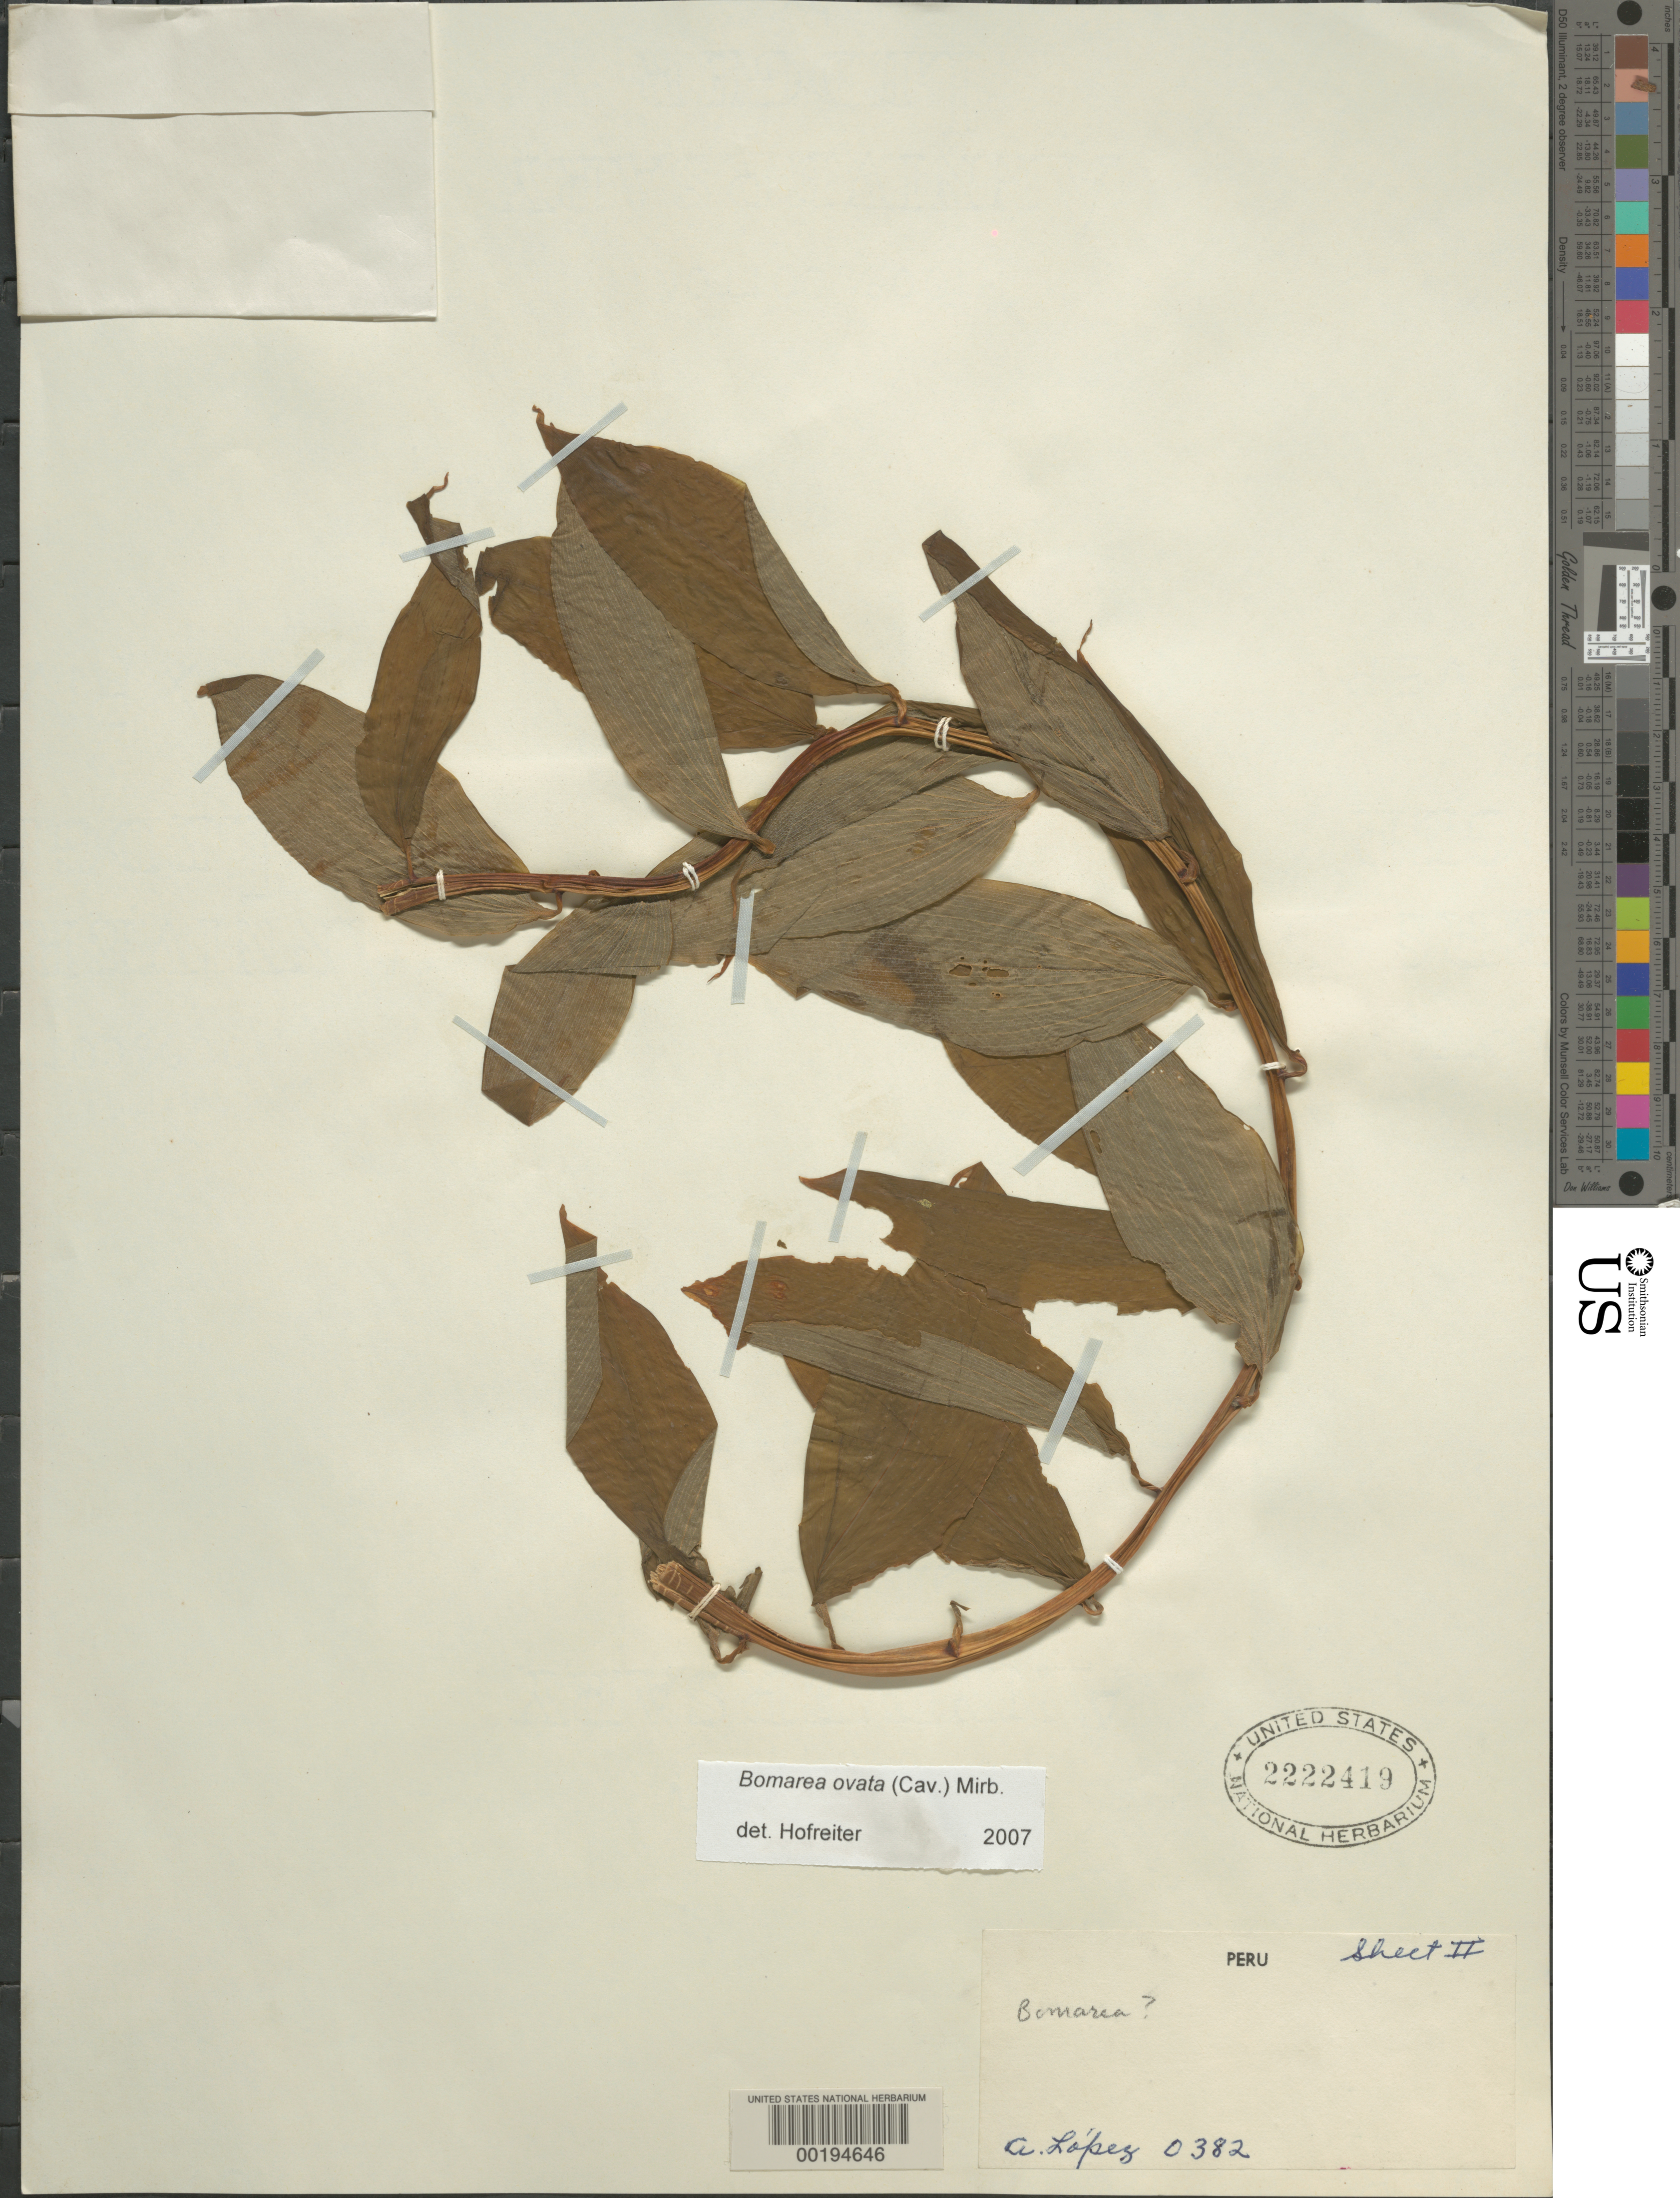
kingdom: Plantae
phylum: Tracheophyta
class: Liliopsida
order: Liliales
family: Alstroemeriaceae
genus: Bomarea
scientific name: Bomarea ovata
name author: (Cav.) Mirb.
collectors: A. Lopez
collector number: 0382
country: Peru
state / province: San Martín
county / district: Mariscal Cáceres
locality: Rio Huallaga, margen Derecha del; Balsa Probana; dtto. Tocache Nuevo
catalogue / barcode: US 2222419